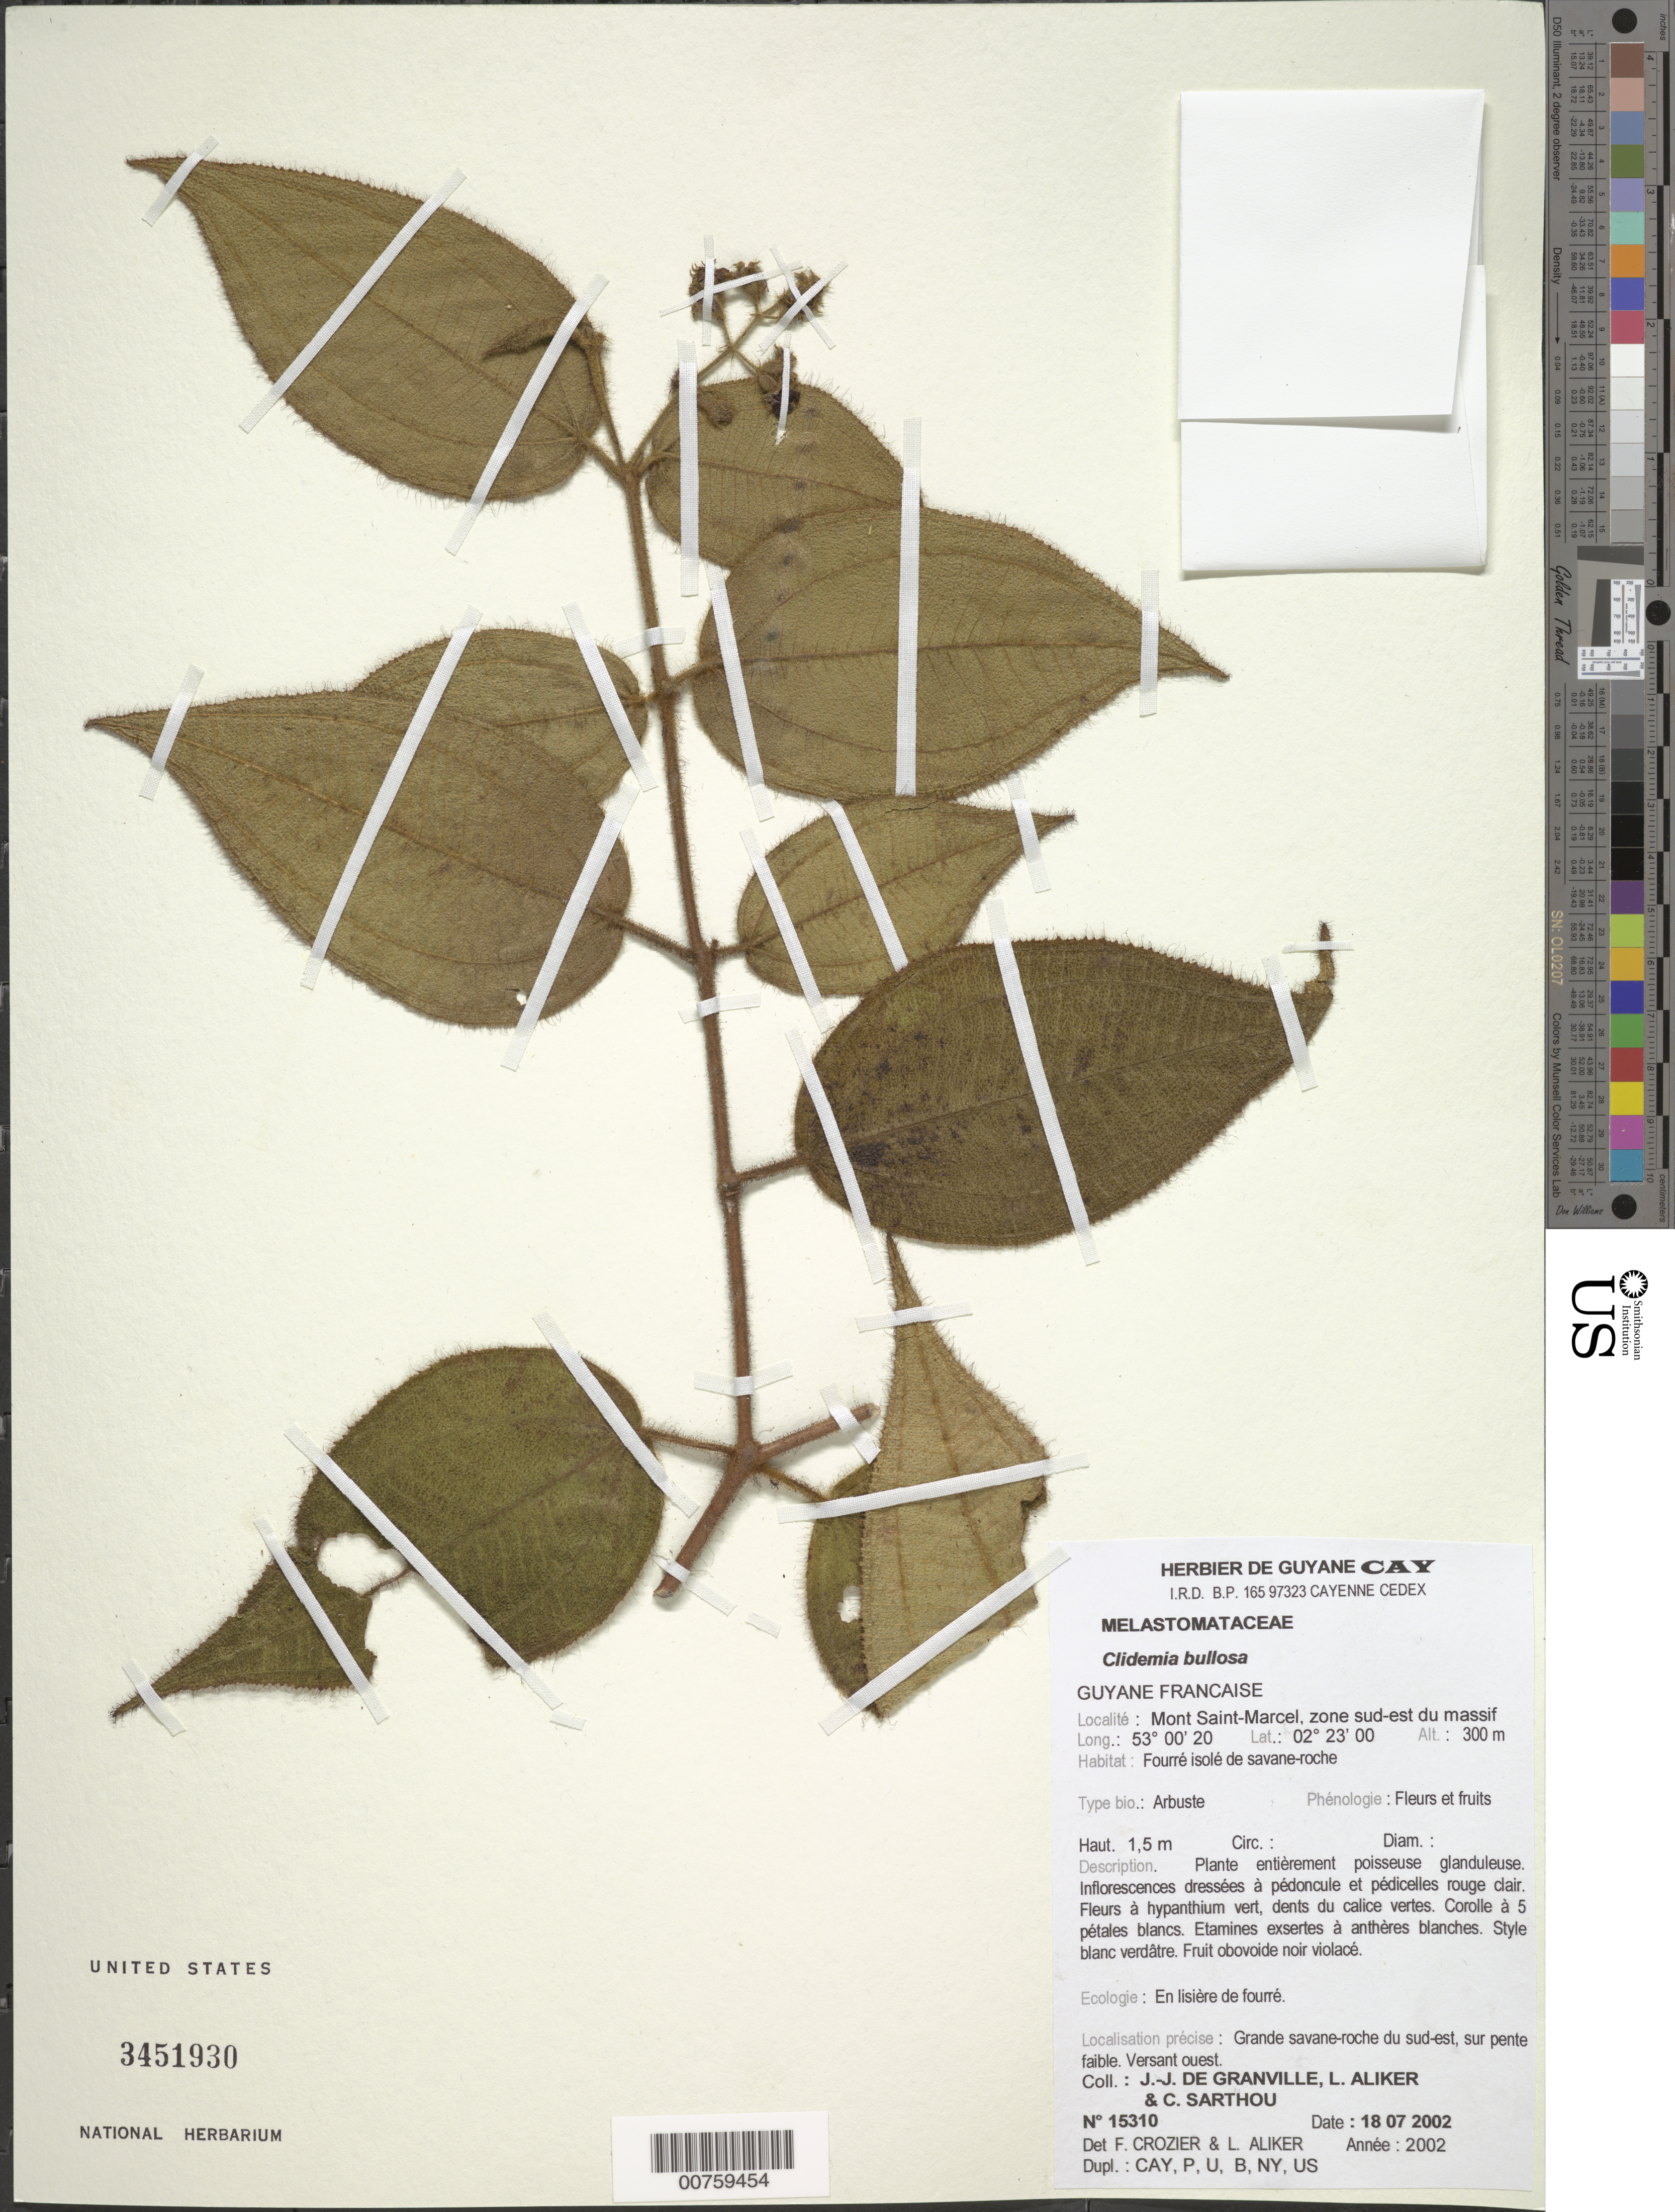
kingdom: Plantae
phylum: Tracheophyta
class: Magnoliopsida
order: Myrtales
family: Melastomataceae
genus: Miconia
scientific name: Miconia neourceolata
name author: Michelang.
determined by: Ferreira-Alves, R.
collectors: J.-J. de Granville, L. Aliker & C. Sarthou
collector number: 15310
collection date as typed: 18-Jul-02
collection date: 2002-07-18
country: French Guiana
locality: Mont Saint-Marcel, zone Sud-Est du massif, Bassin de l'Yaloupi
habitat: Fourré isolé de savane-roche; sur pente faible; en lisière de fourré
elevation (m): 300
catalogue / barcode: US 3451930